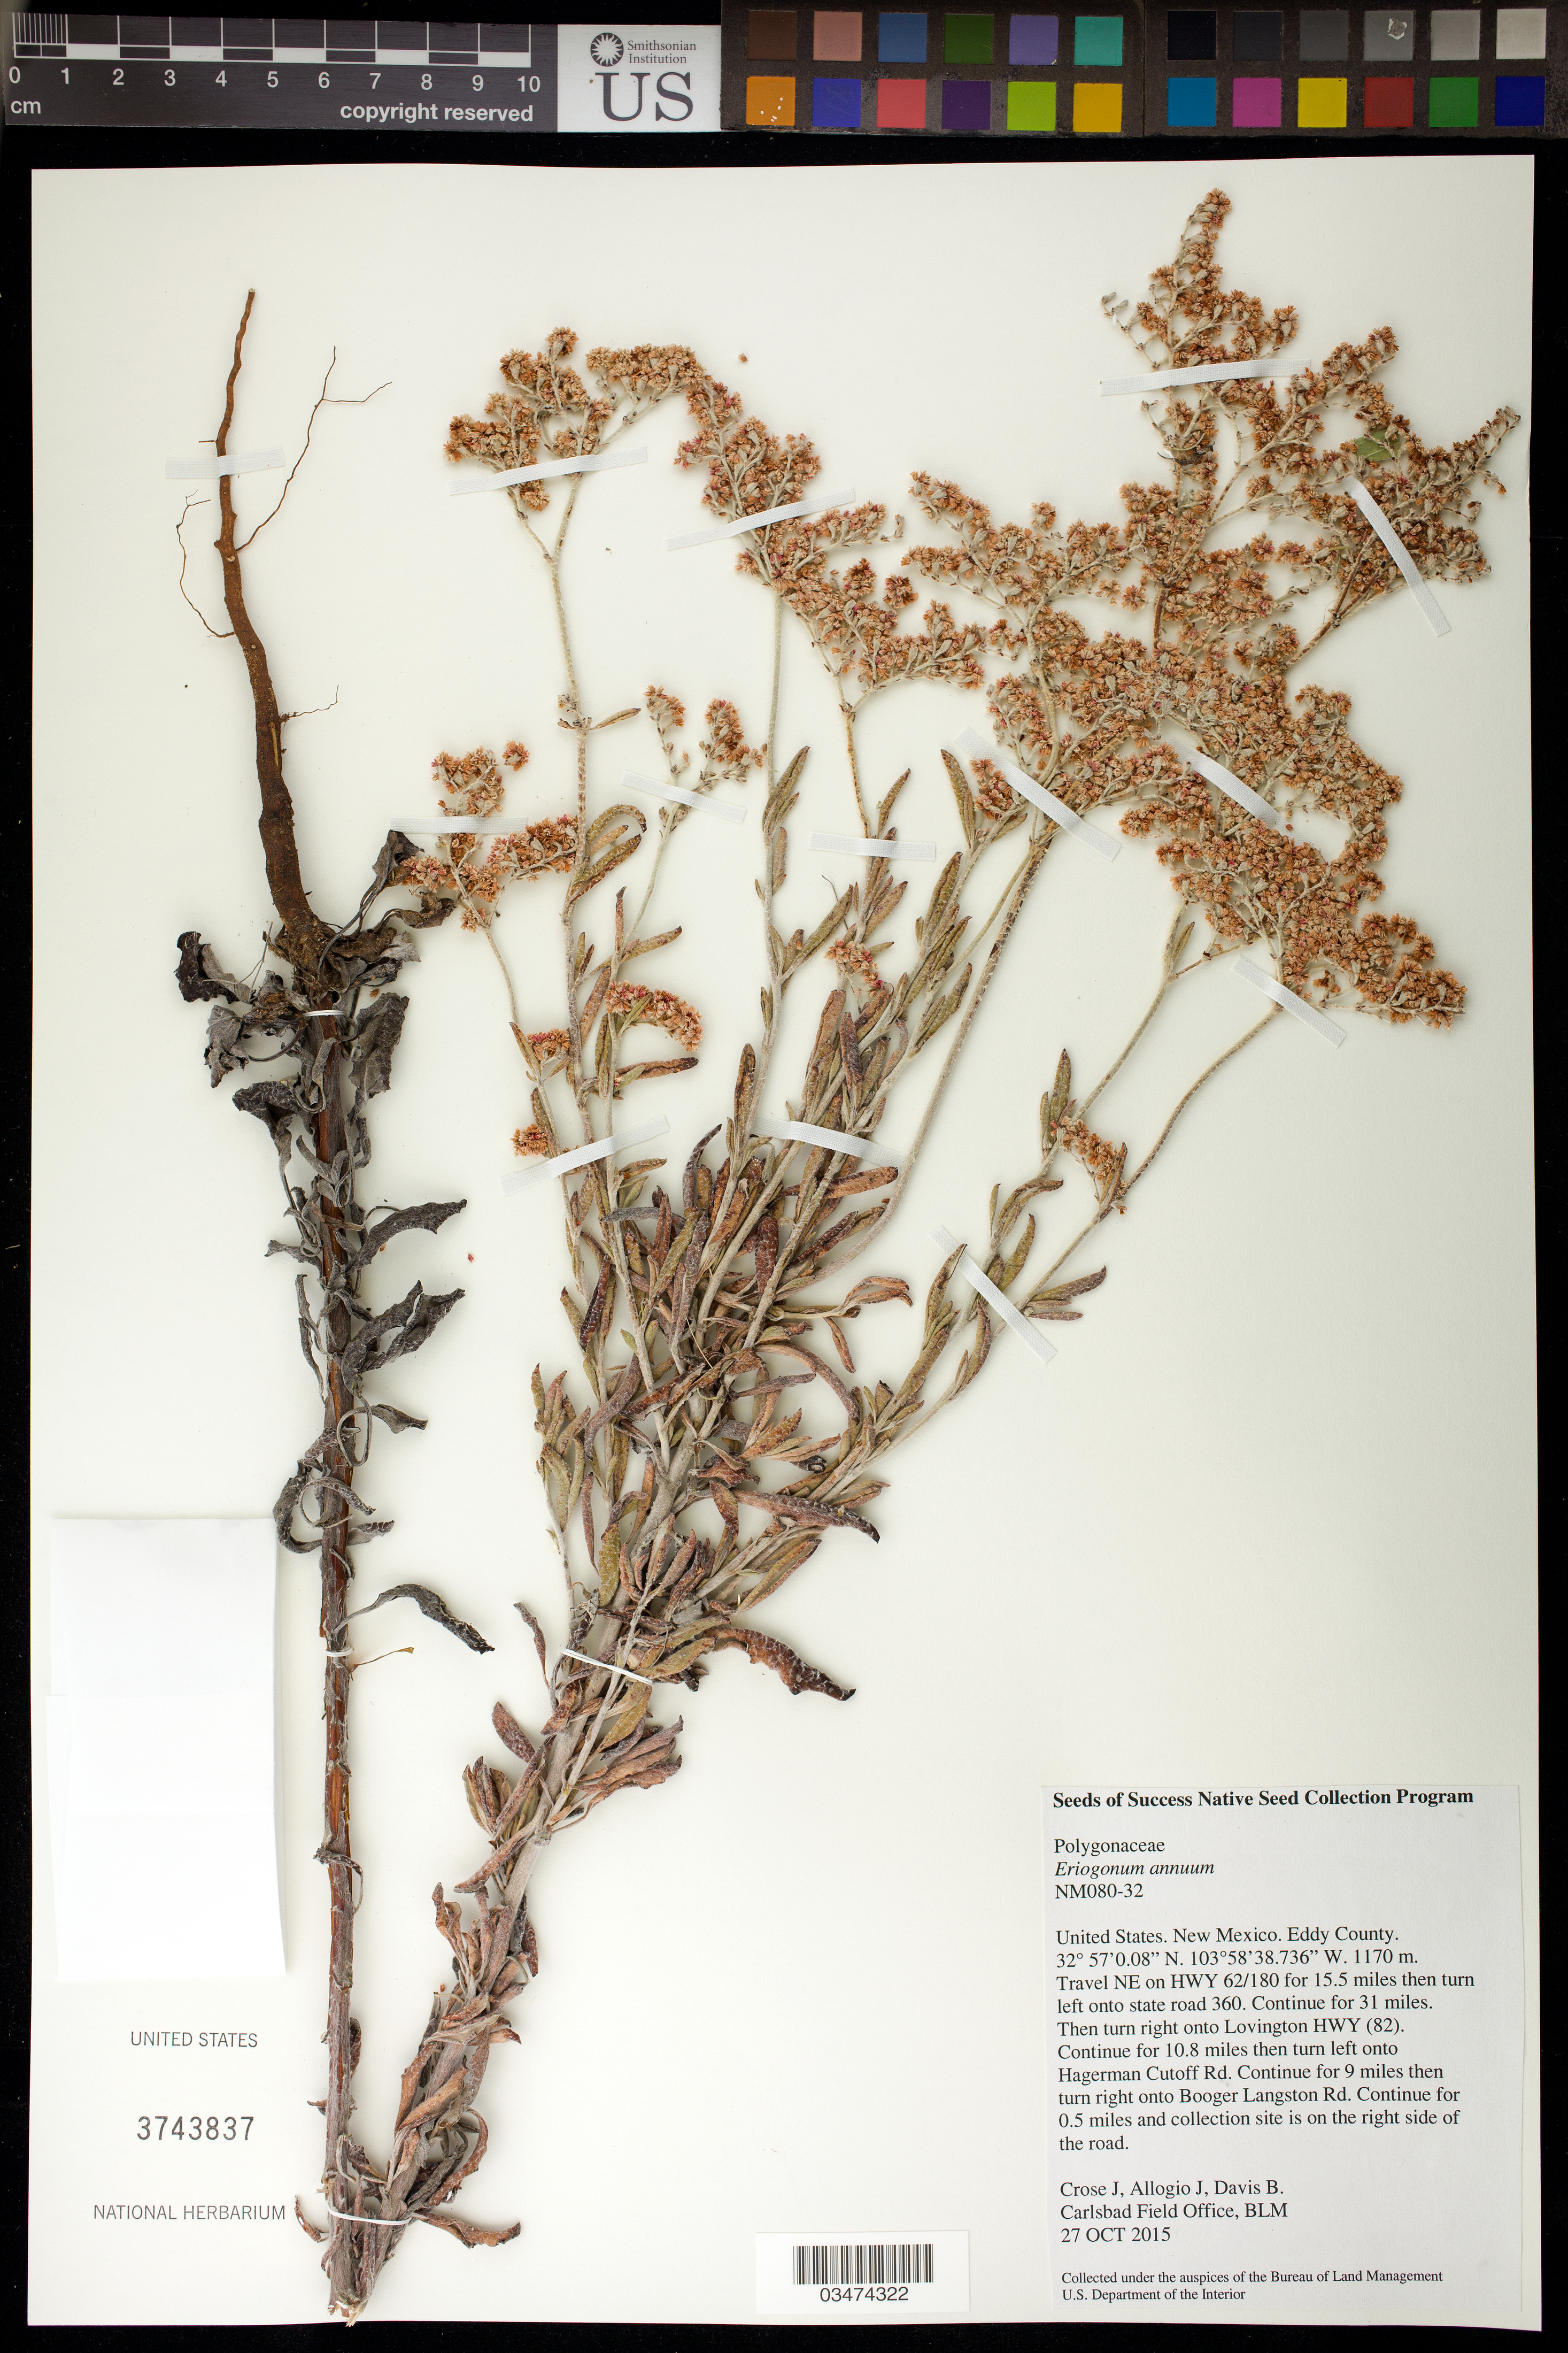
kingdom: Plantae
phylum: Tracheophyta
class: Magnoliopsida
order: Caryophyllales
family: Polygonaceae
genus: Eriogonum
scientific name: Eriogonum annuum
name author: Nutt.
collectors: J. Crose, J. Allogio & B. Davis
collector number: NM080-32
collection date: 2015-10-27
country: United States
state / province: New Mexico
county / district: Eddy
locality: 0.5 miles on Booger Langston Rd.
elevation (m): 1170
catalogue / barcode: US 3743837